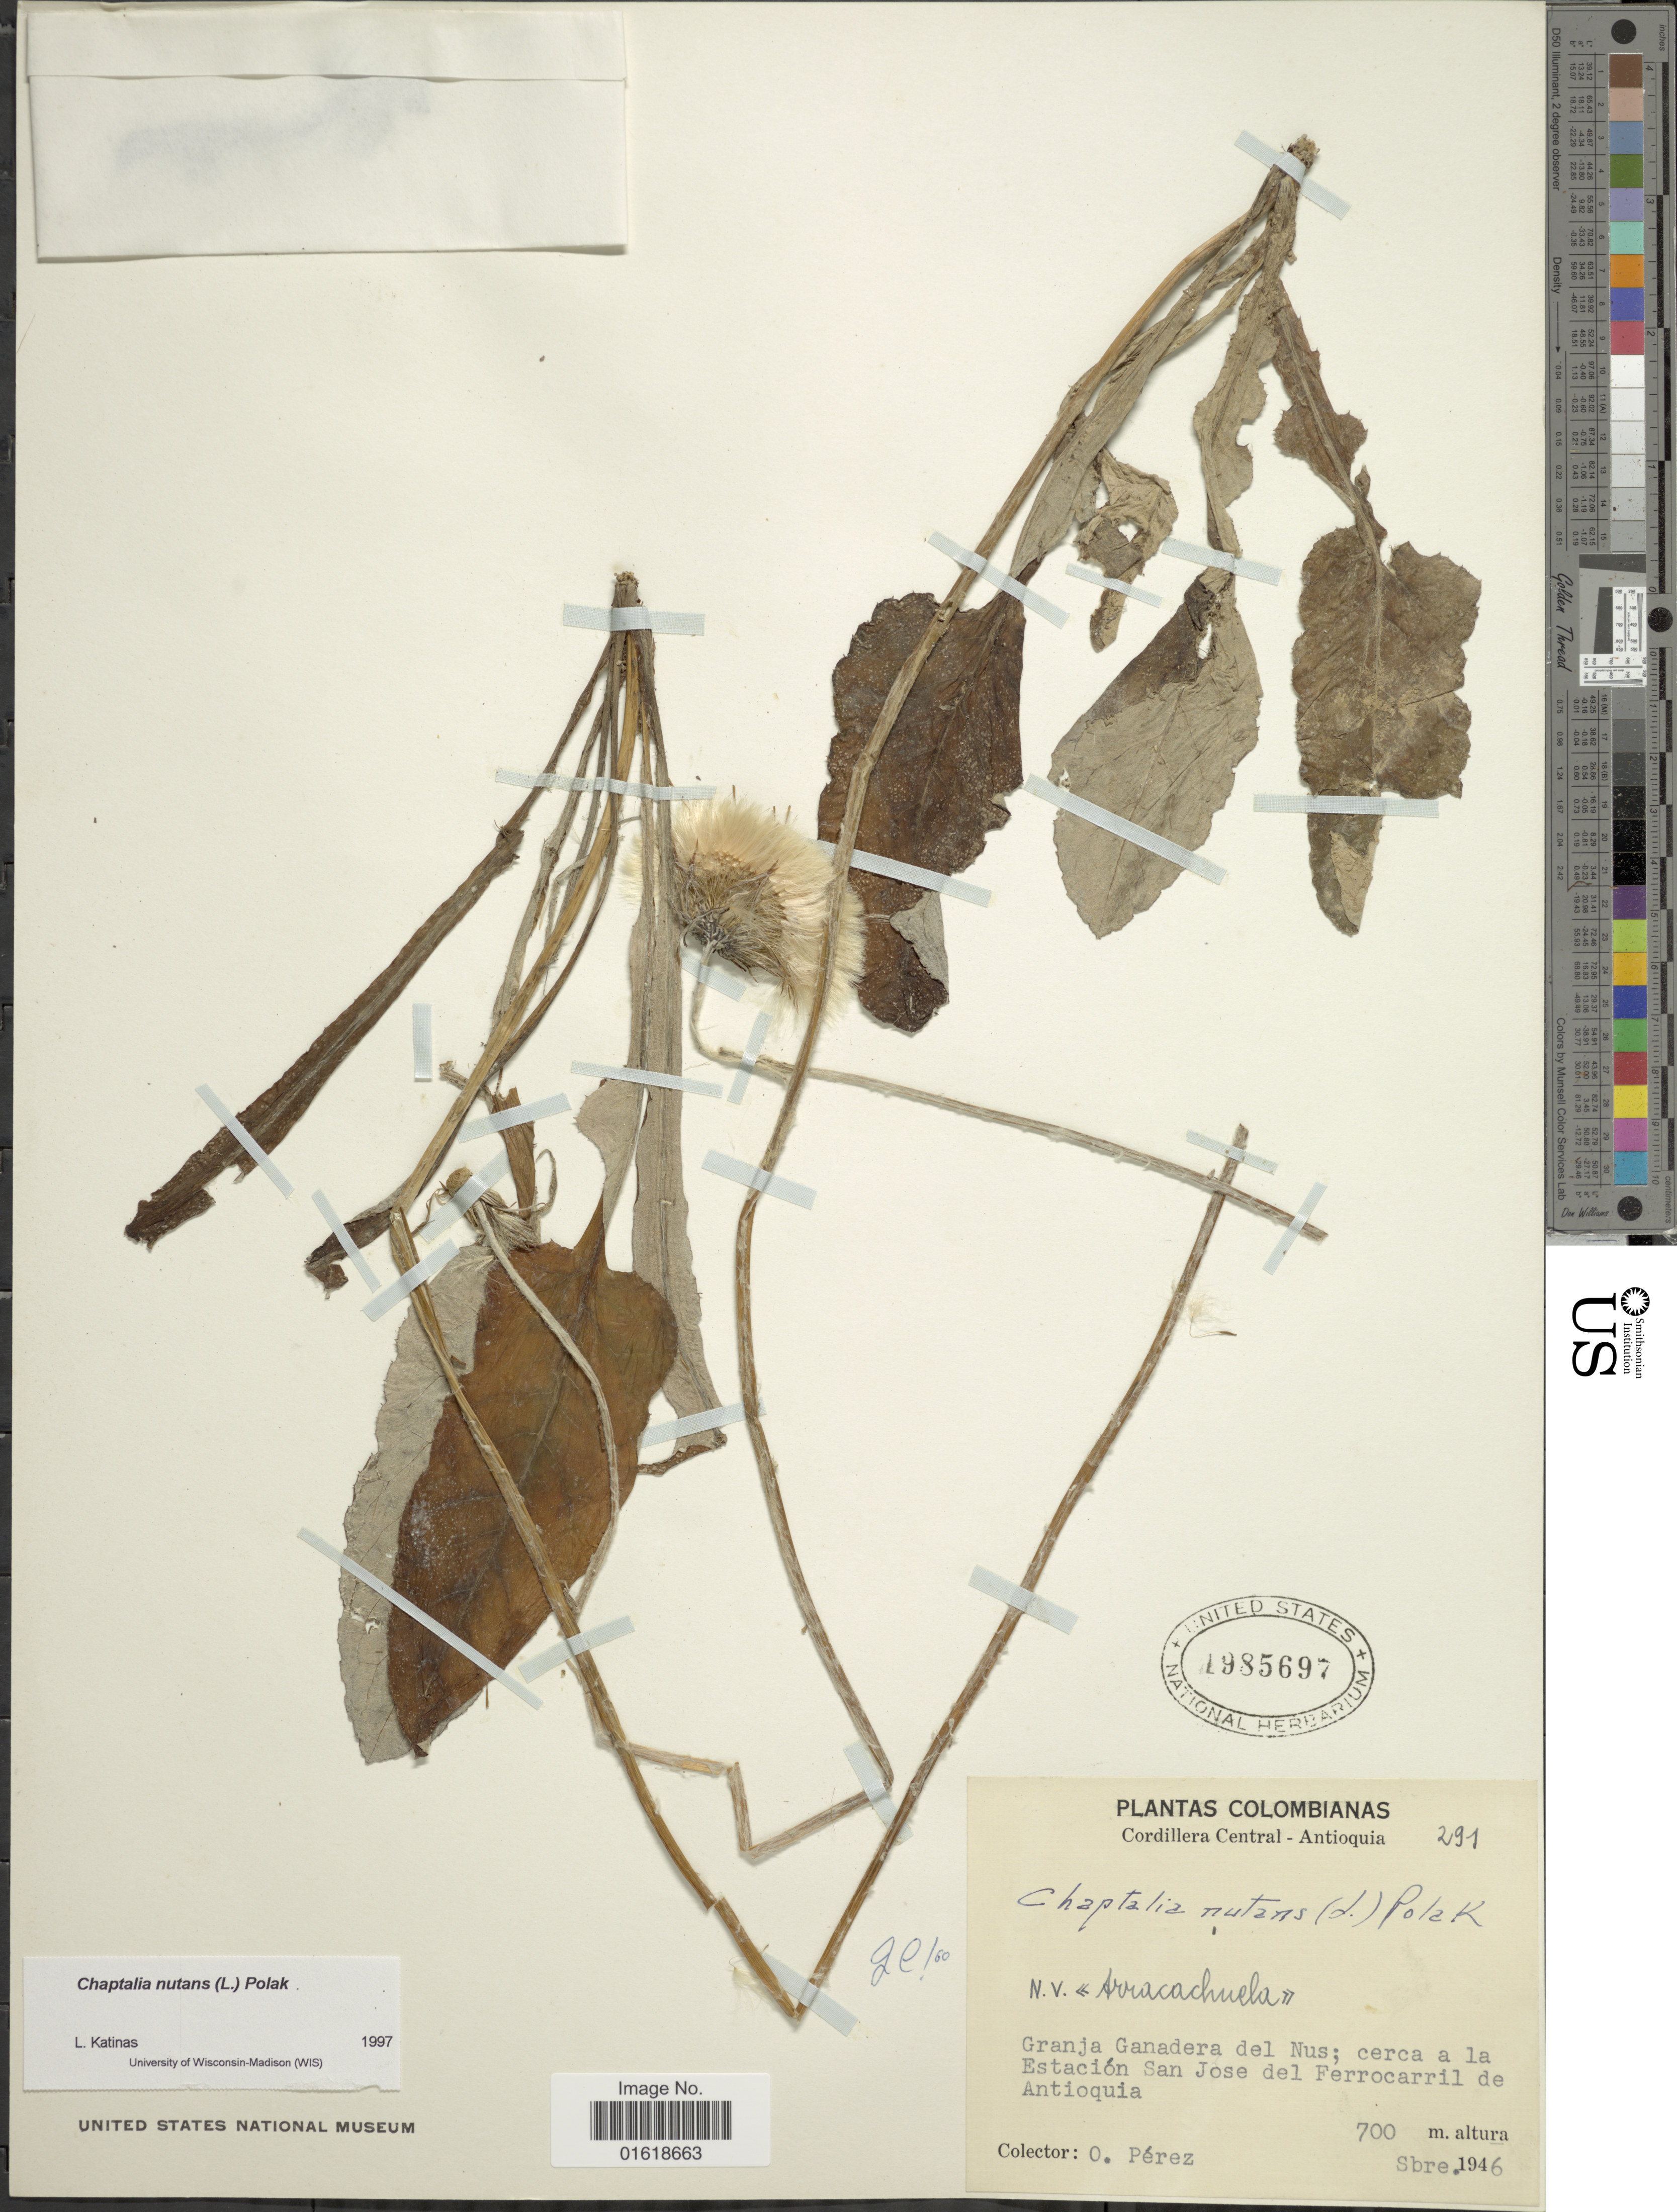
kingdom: Plantae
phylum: Tracheophyta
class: Magnoliopsida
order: Asterales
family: Asteraceae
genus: Chaptalia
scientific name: Chaptalia nutans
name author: (L.) Pol.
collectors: O. Perez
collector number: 291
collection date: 1946-09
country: Colombia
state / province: Antioquia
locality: Cordillera Central - Antioquia. Granja Ganadera del Nus; cerca a la Estación San Jose del Ferrocarril de Antioquia.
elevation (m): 700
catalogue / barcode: US 1985697